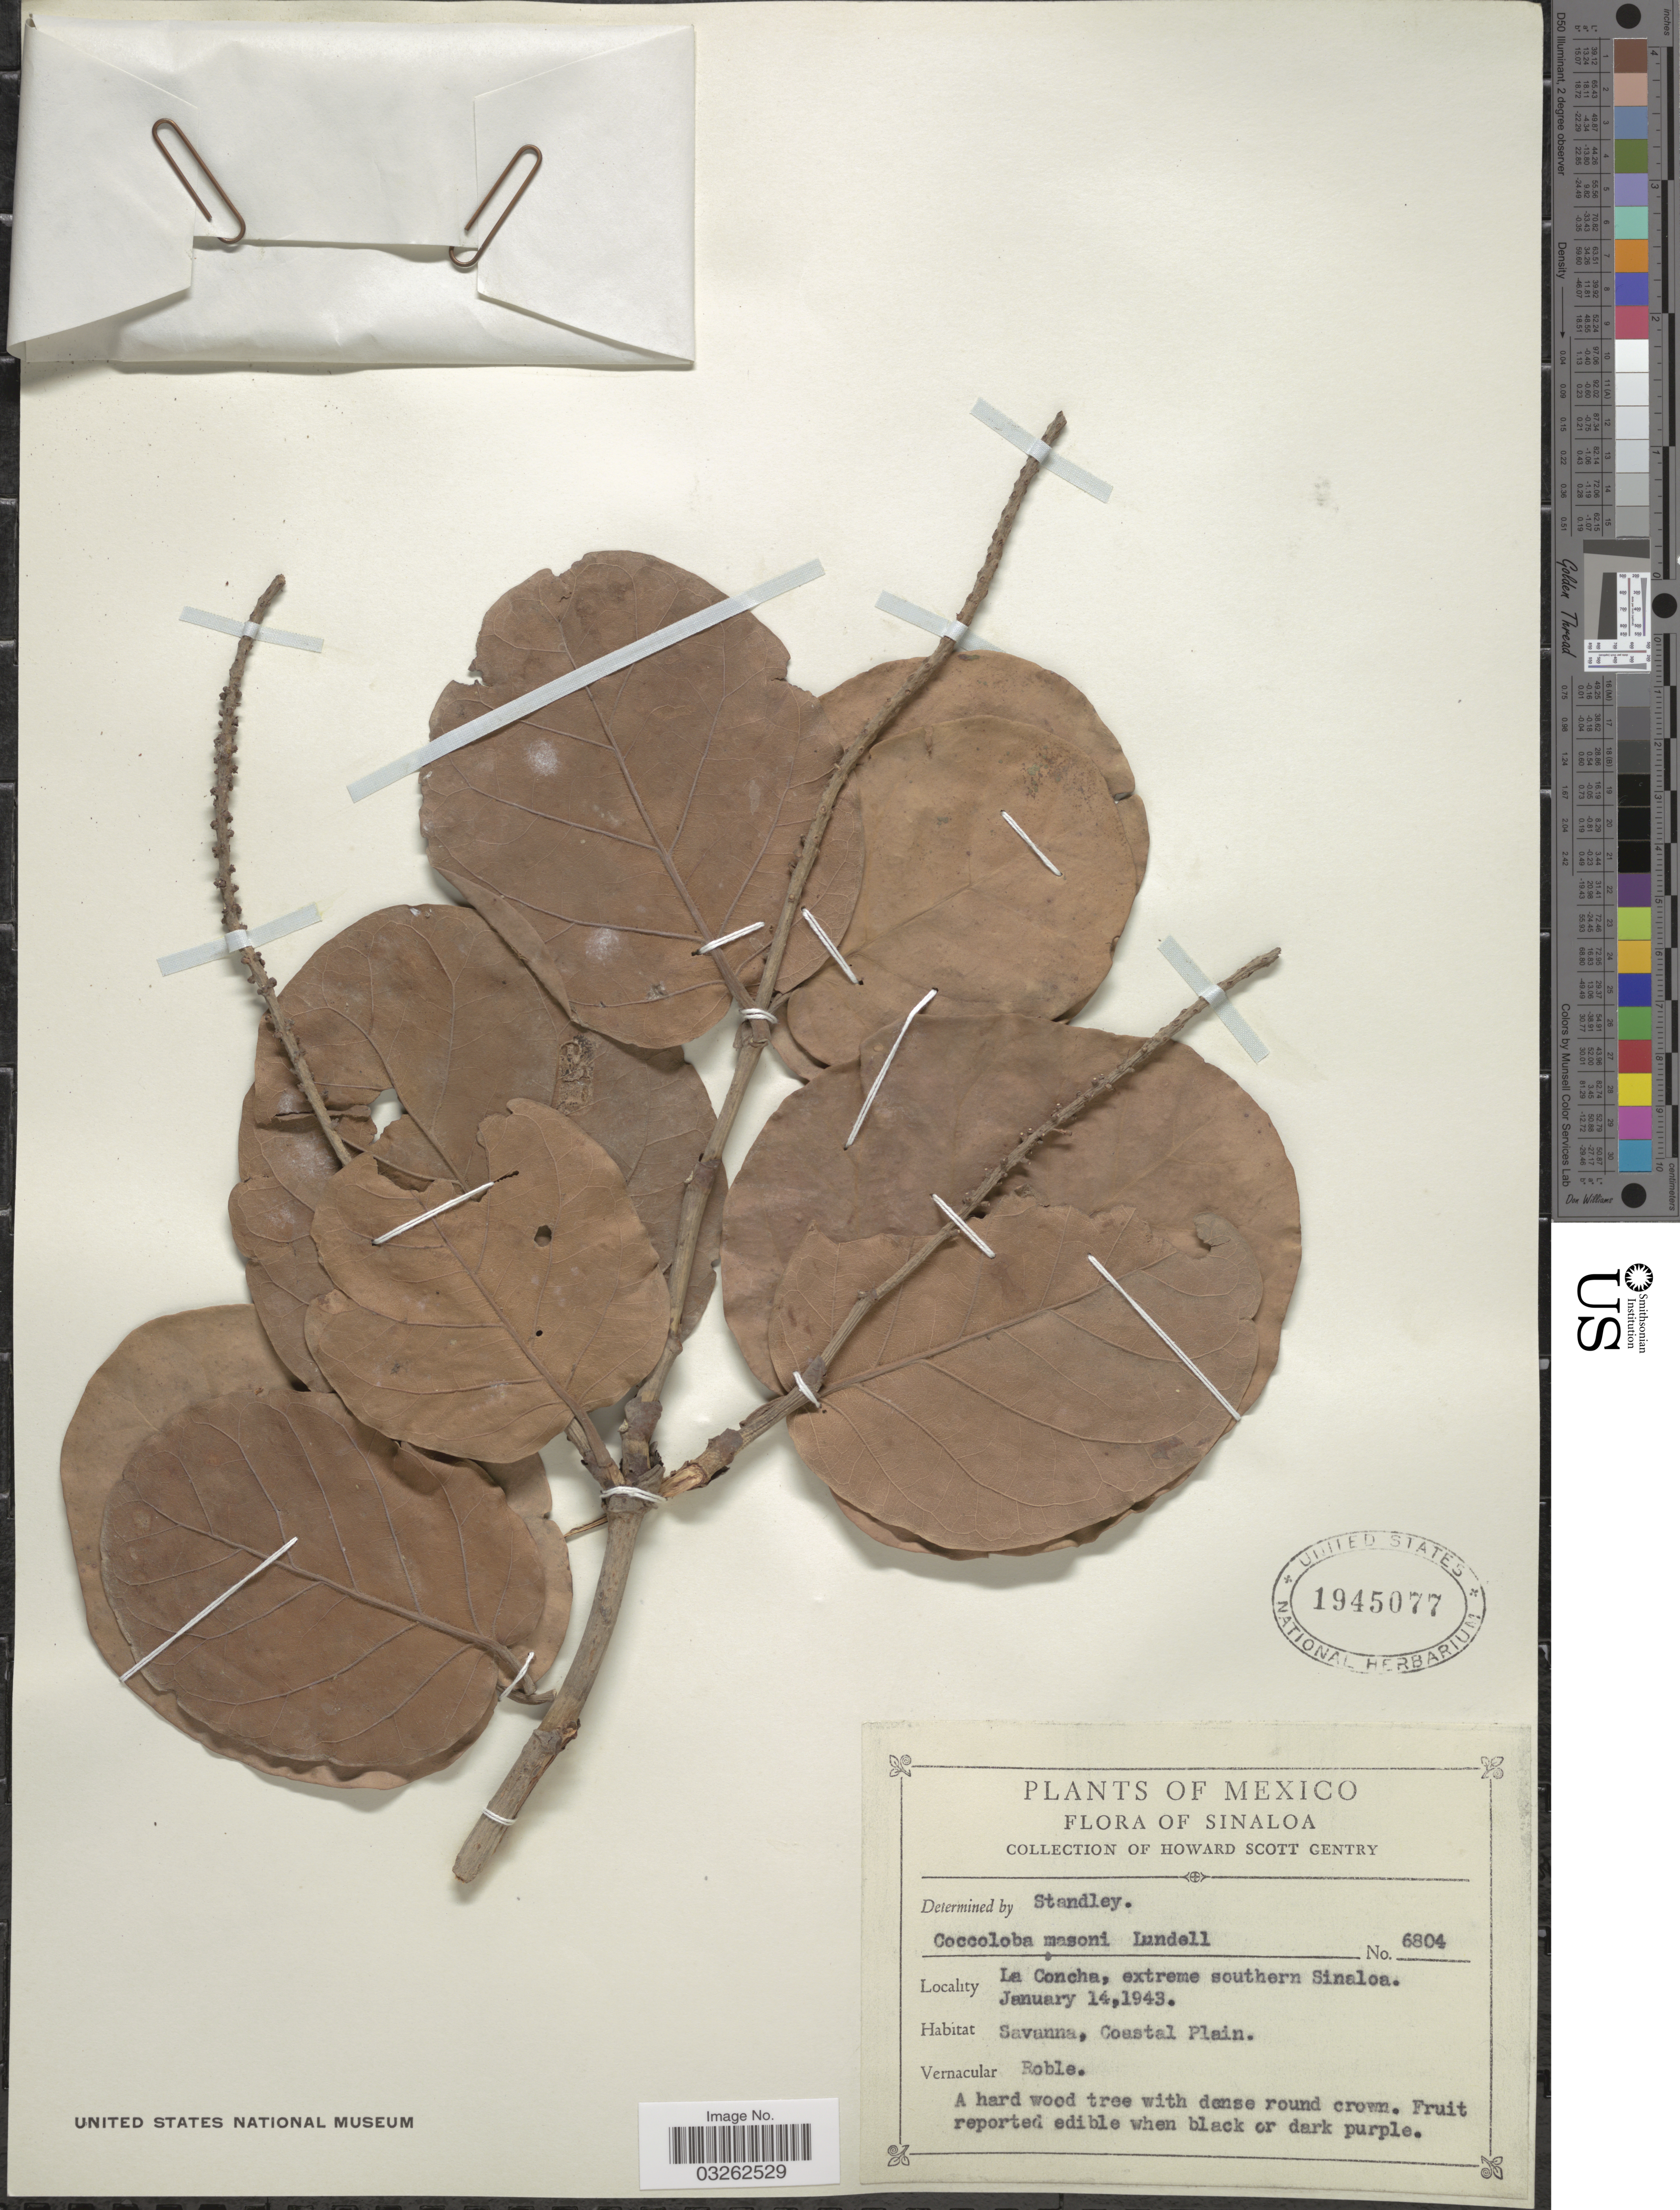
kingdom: Plantae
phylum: Tracheophyta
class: Magnoliopsida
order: Caryophyllales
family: Polygonaceae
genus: Coccoloba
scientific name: Coccoloba barbadensis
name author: Jacq.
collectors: H. S. Gentry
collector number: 6804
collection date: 1943-01-14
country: Mexico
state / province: Sinaloa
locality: La Concha, extreme southern Sinaloa. Savanna, Coastal Plain.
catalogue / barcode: US 1945077